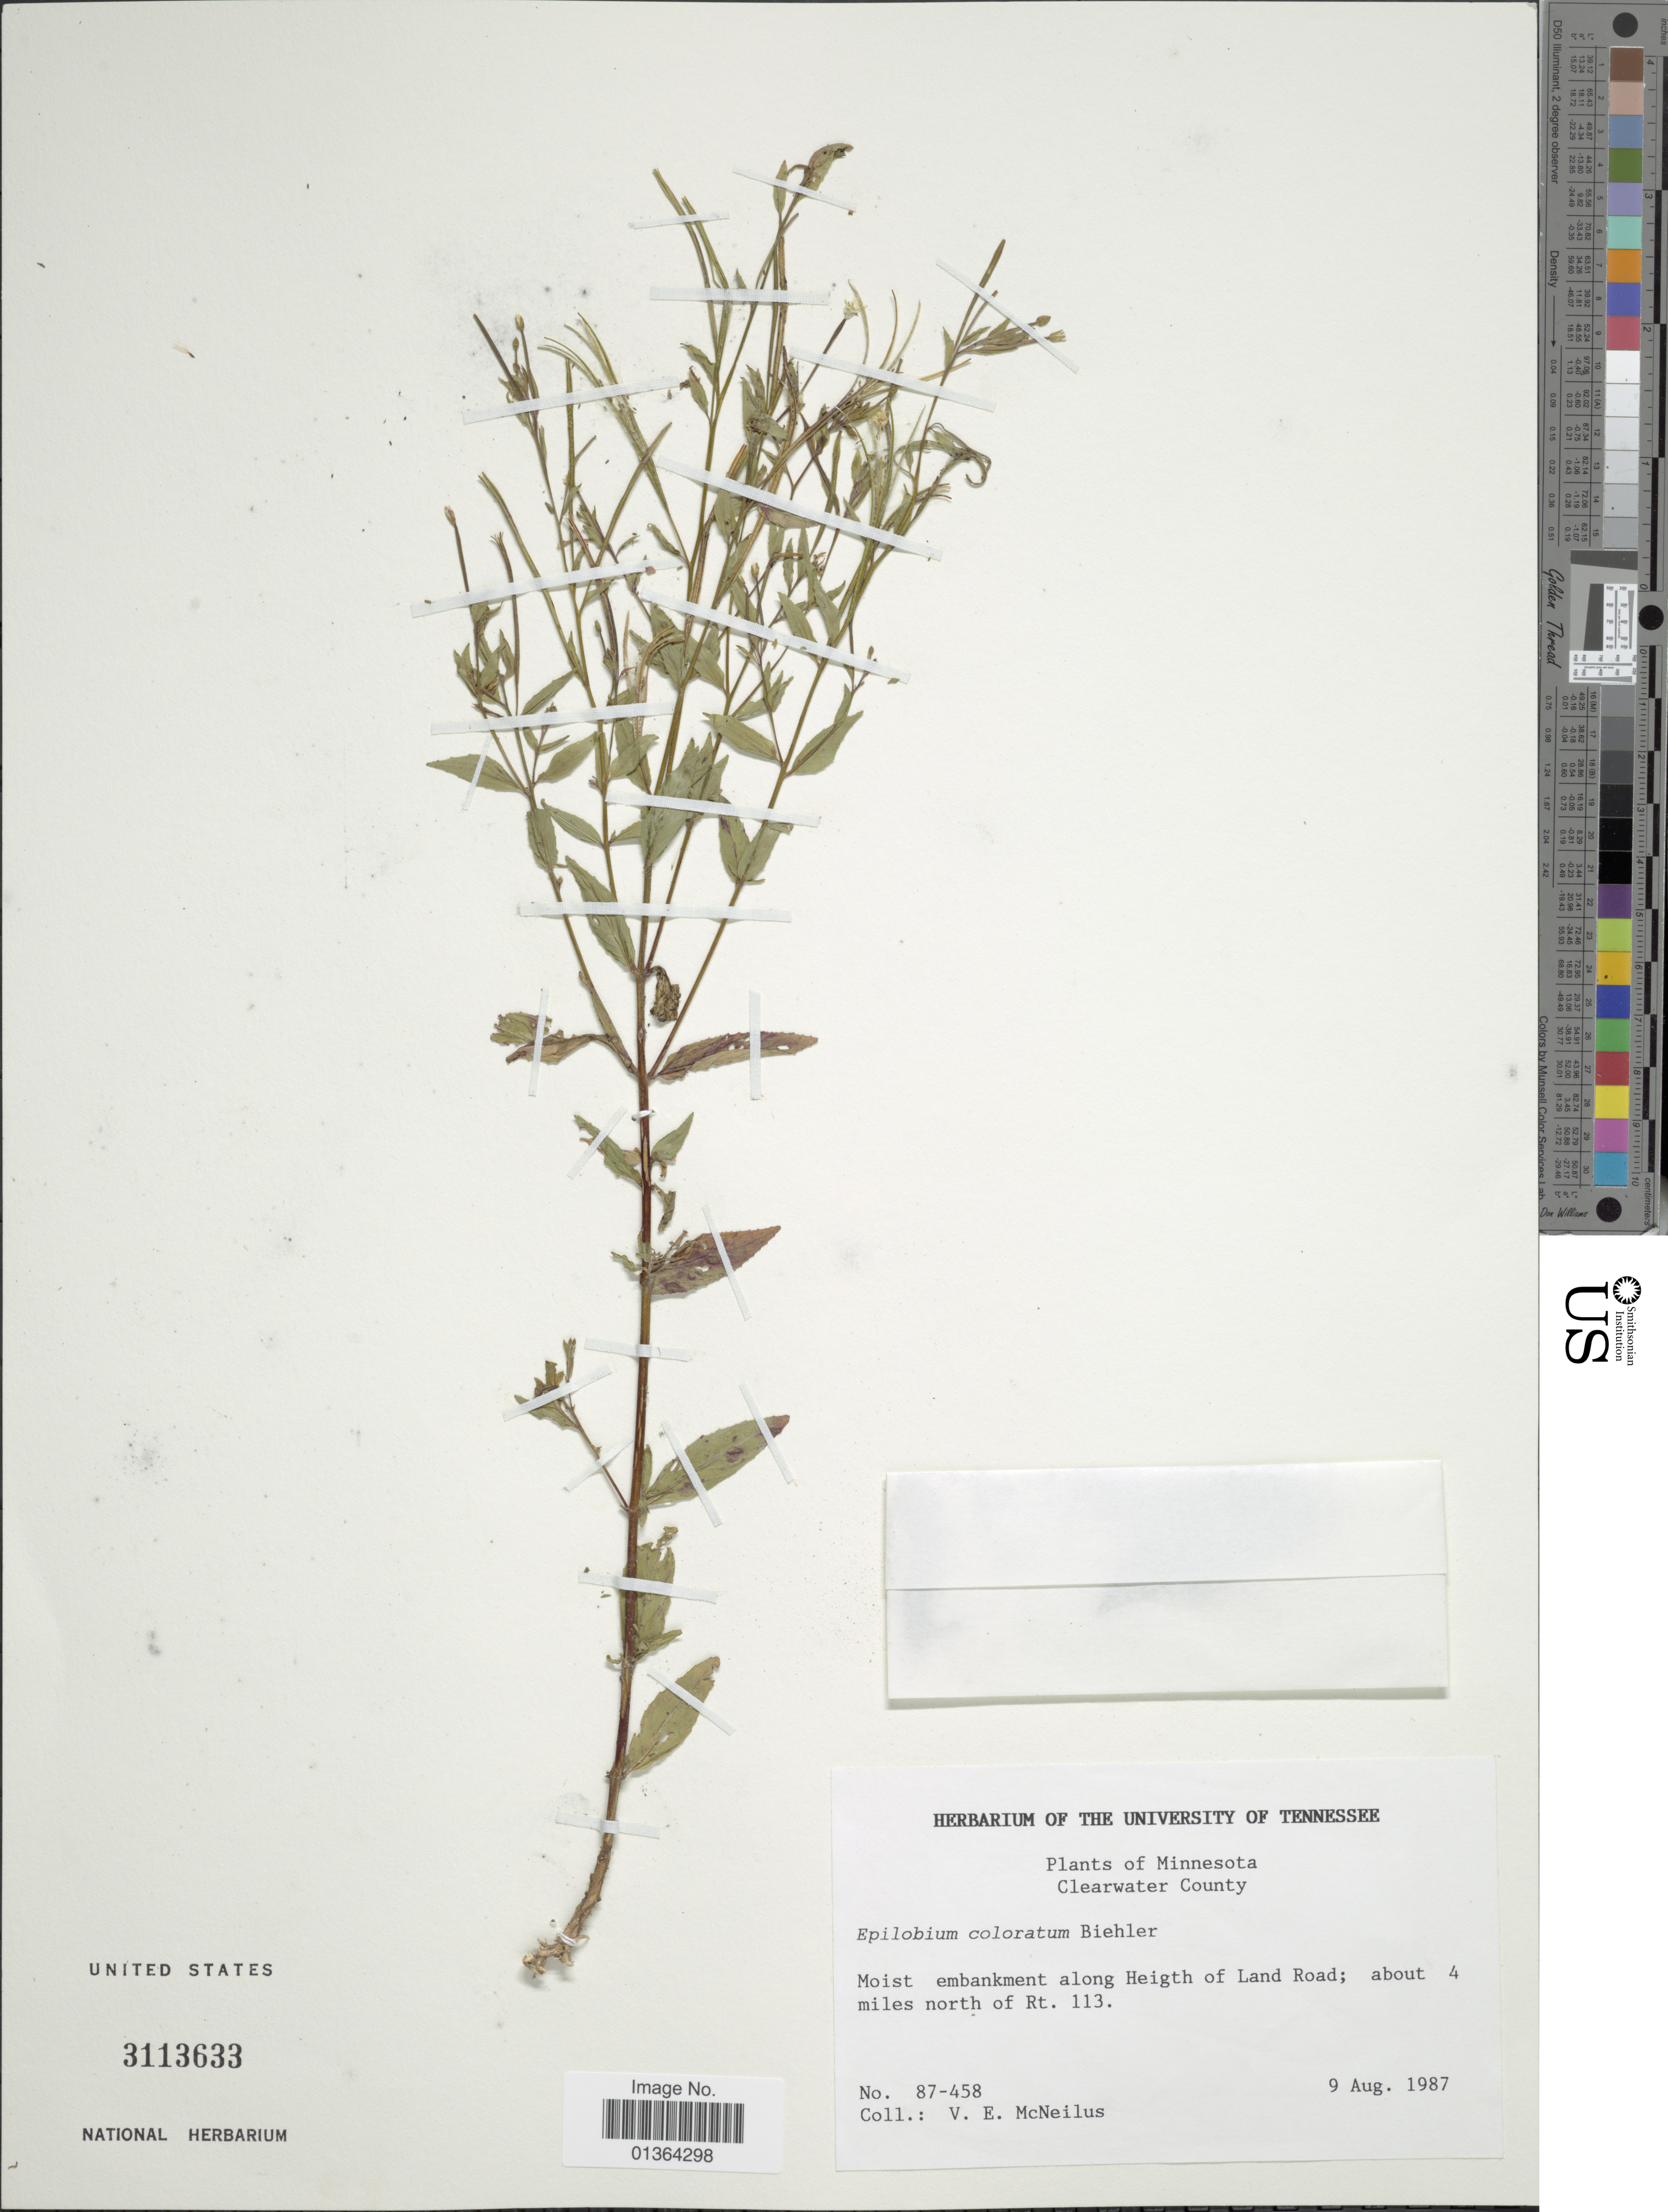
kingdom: Plantae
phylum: Tracheophyta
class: Magnoliopsida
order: Myrtales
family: Onagraceae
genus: Epilobium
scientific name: Epilobium coloratum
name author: Biehler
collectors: V. Mcneilus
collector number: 87-458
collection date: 1987-08-09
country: United States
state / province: Minnesota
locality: Clearwater County. Moist embankment along Height of Land Road; about 4 miles north of Rt. 113.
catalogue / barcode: US 3113633